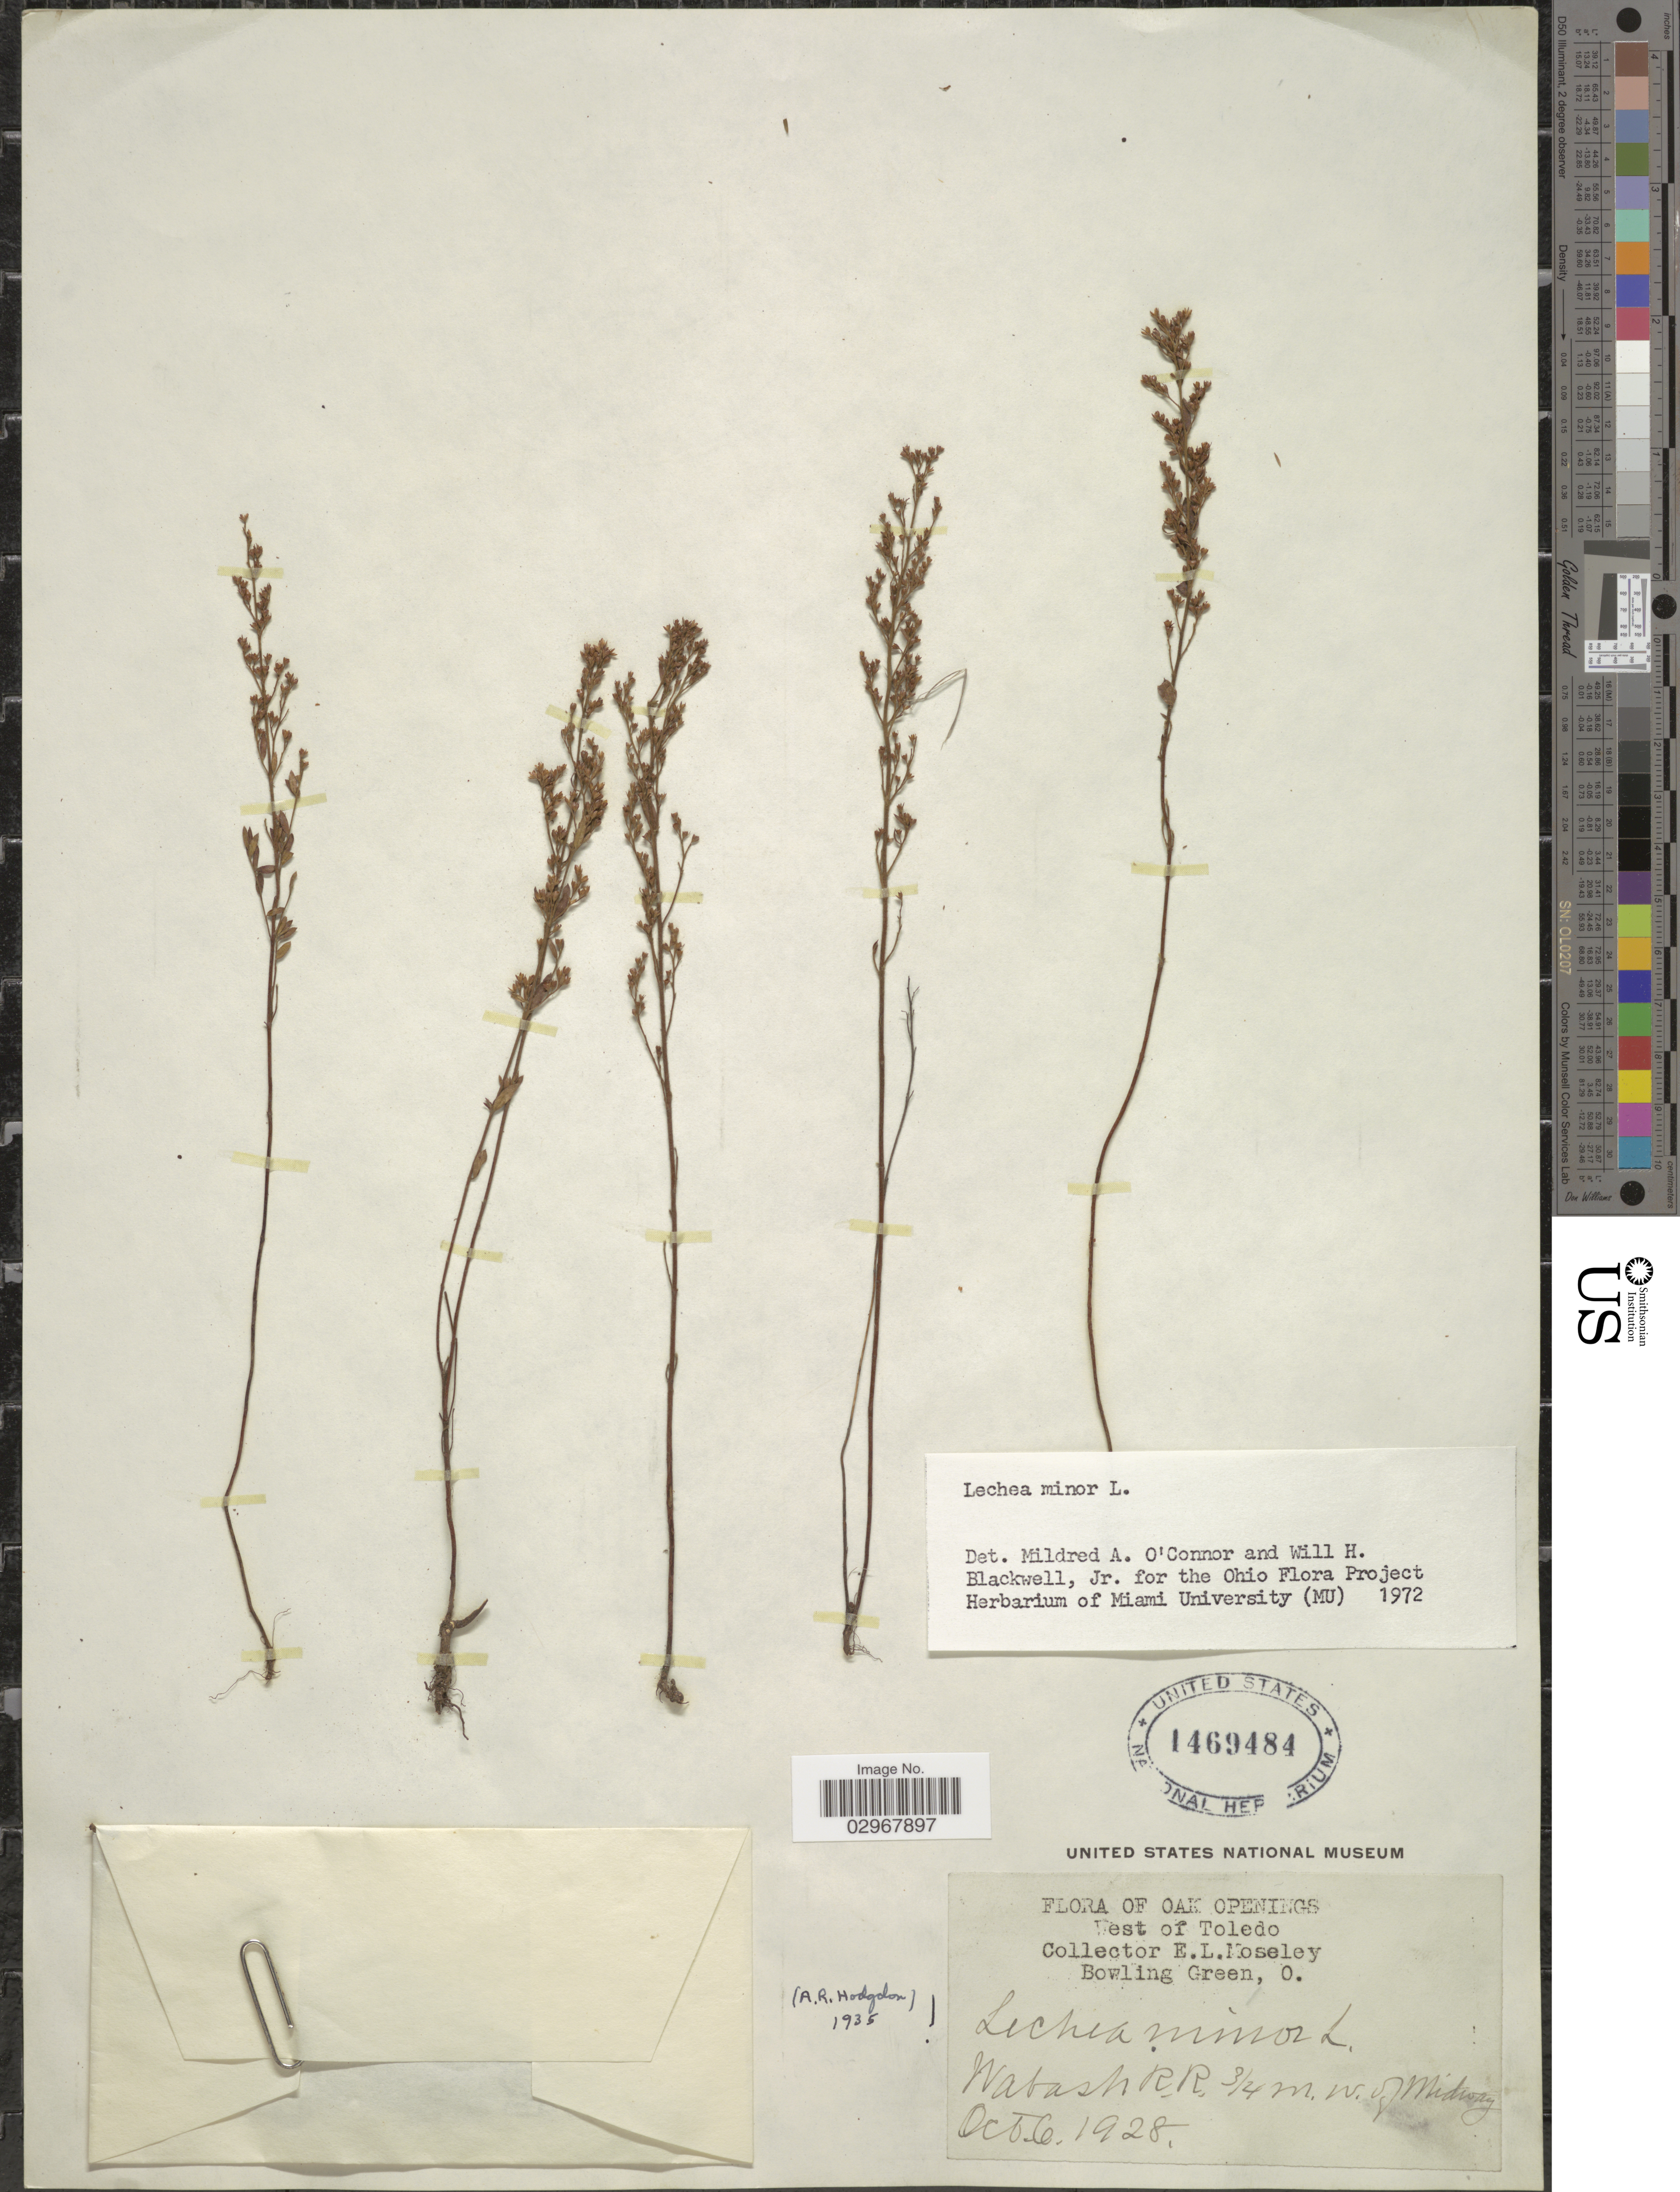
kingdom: Plantae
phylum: Tracheophyta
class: Magnoliopsida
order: Malvales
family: Cistaceae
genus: Lechea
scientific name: Lechea minor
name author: L.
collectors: E. Moseley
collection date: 1928-10-06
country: United States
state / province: Ohio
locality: Oak Openings. West of Toledo. Wabash R.R. ¾ m.w. of Midway.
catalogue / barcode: US 1469484